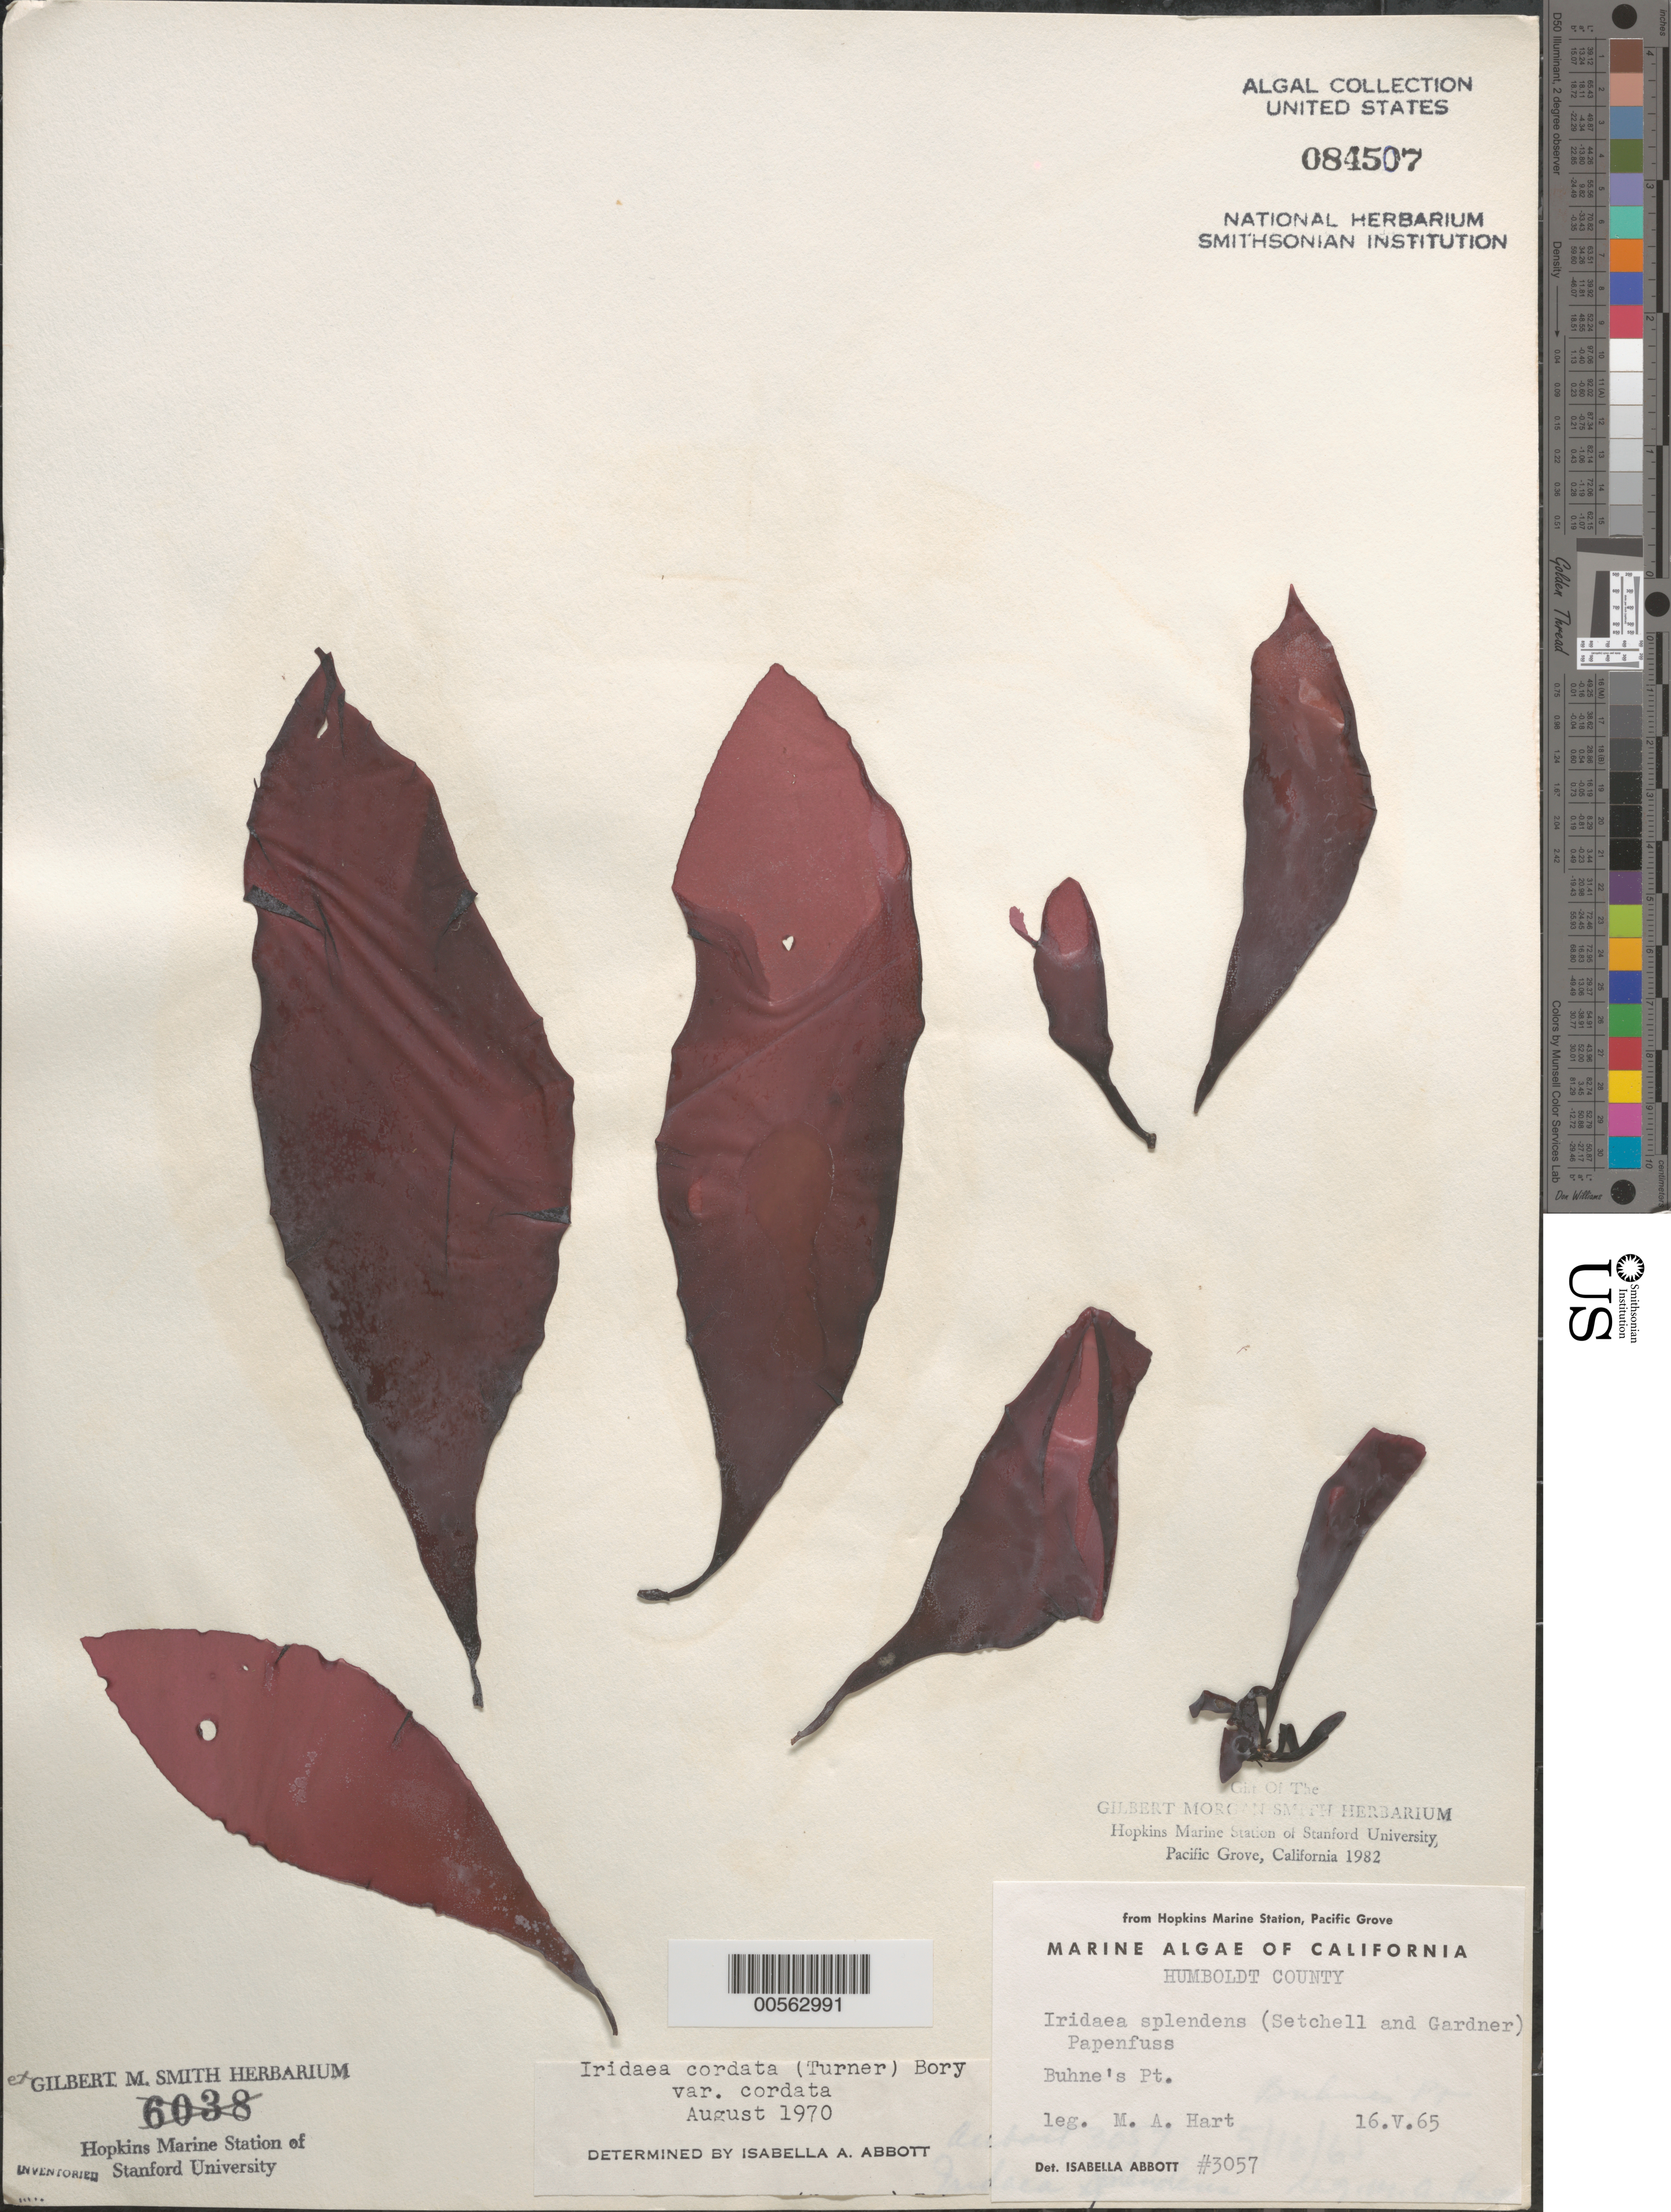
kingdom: Plantae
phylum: Rhodophyta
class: Florideophyceae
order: Gigartinales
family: Gigartinaceae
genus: Iridaea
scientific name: Iridaea cordata var. cordata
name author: (Turner) Bory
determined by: Abbott, Isabella A.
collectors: M. A. Hart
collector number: IAA 3057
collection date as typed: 16 May 1965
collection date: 1965-05-16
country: United States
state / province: California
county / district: Humboldt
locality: Buhne Point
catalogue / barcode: US 84507